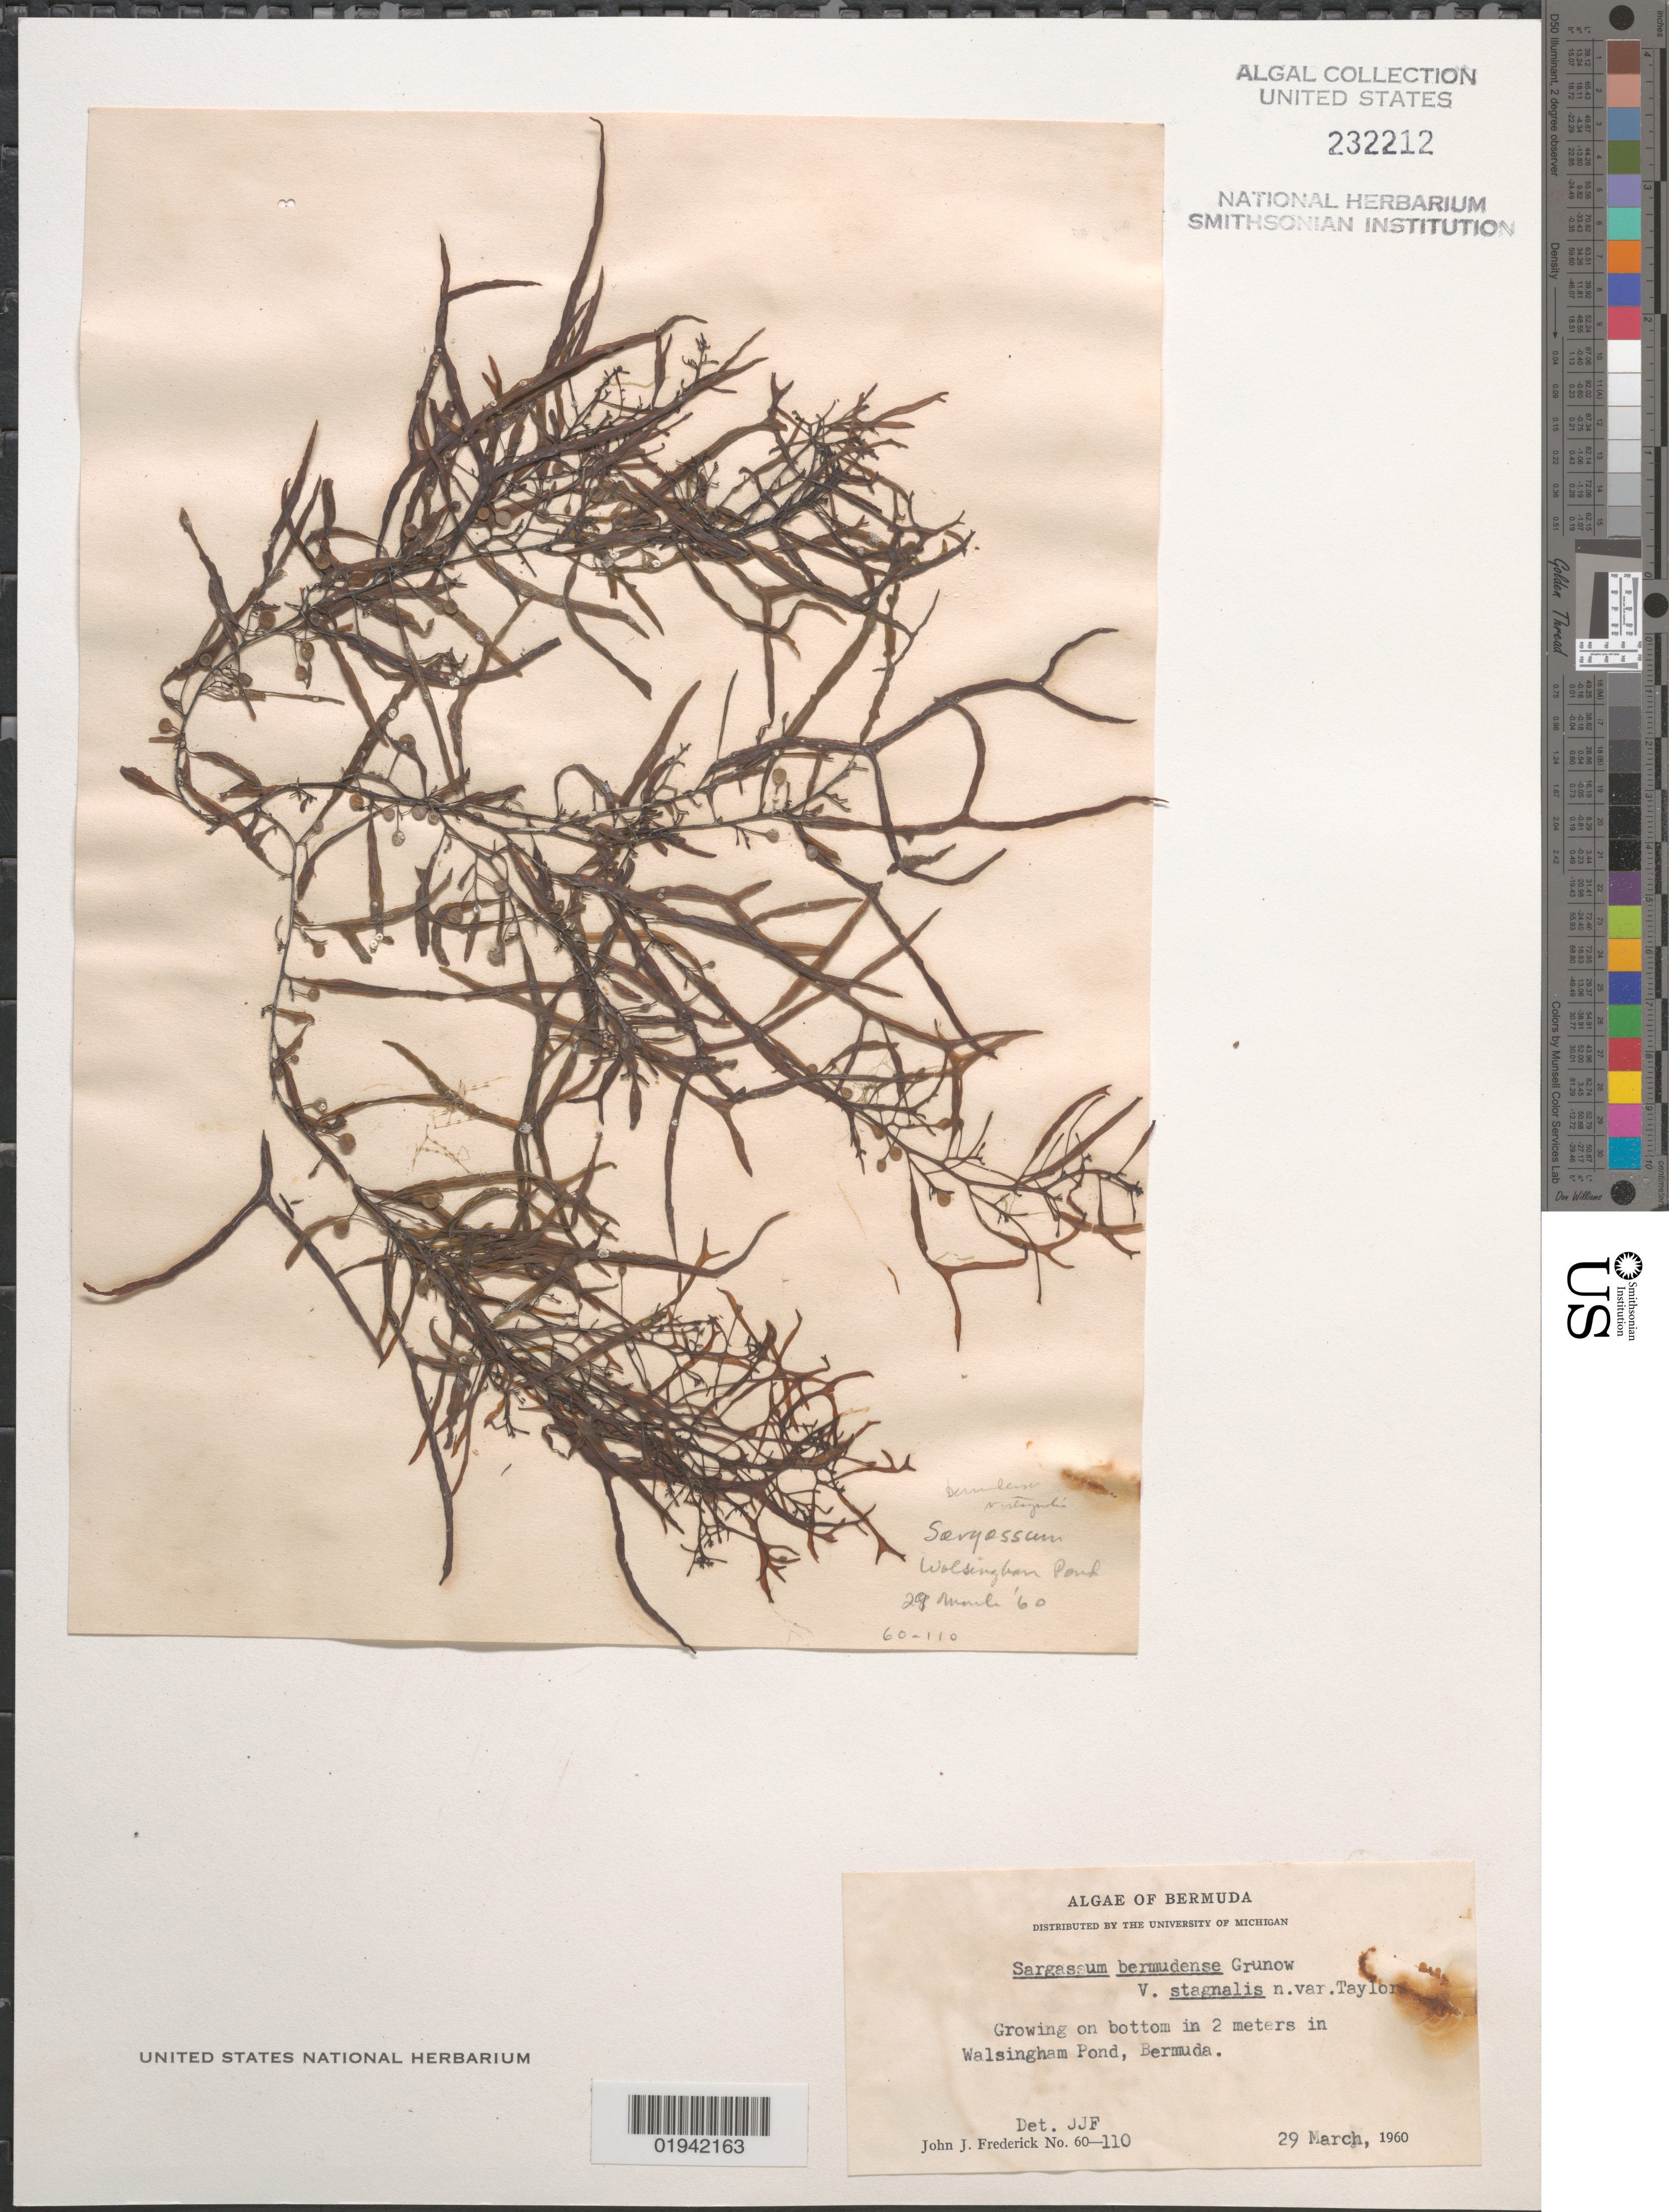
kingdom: Chromista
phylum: Ochrophyta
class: Phaeophyceae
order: Fucales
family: Sargassaceae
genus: Sargassum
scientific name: Sargassum bermudense var. stagnale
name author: W.R. Taylor ex C.W.Schneid.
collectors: J. Frederick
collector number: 60-110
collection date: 1960-03-29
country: Bermuda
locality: Growing on bottom in 2 meters in Walsingham Pond.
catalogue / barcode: US 232212